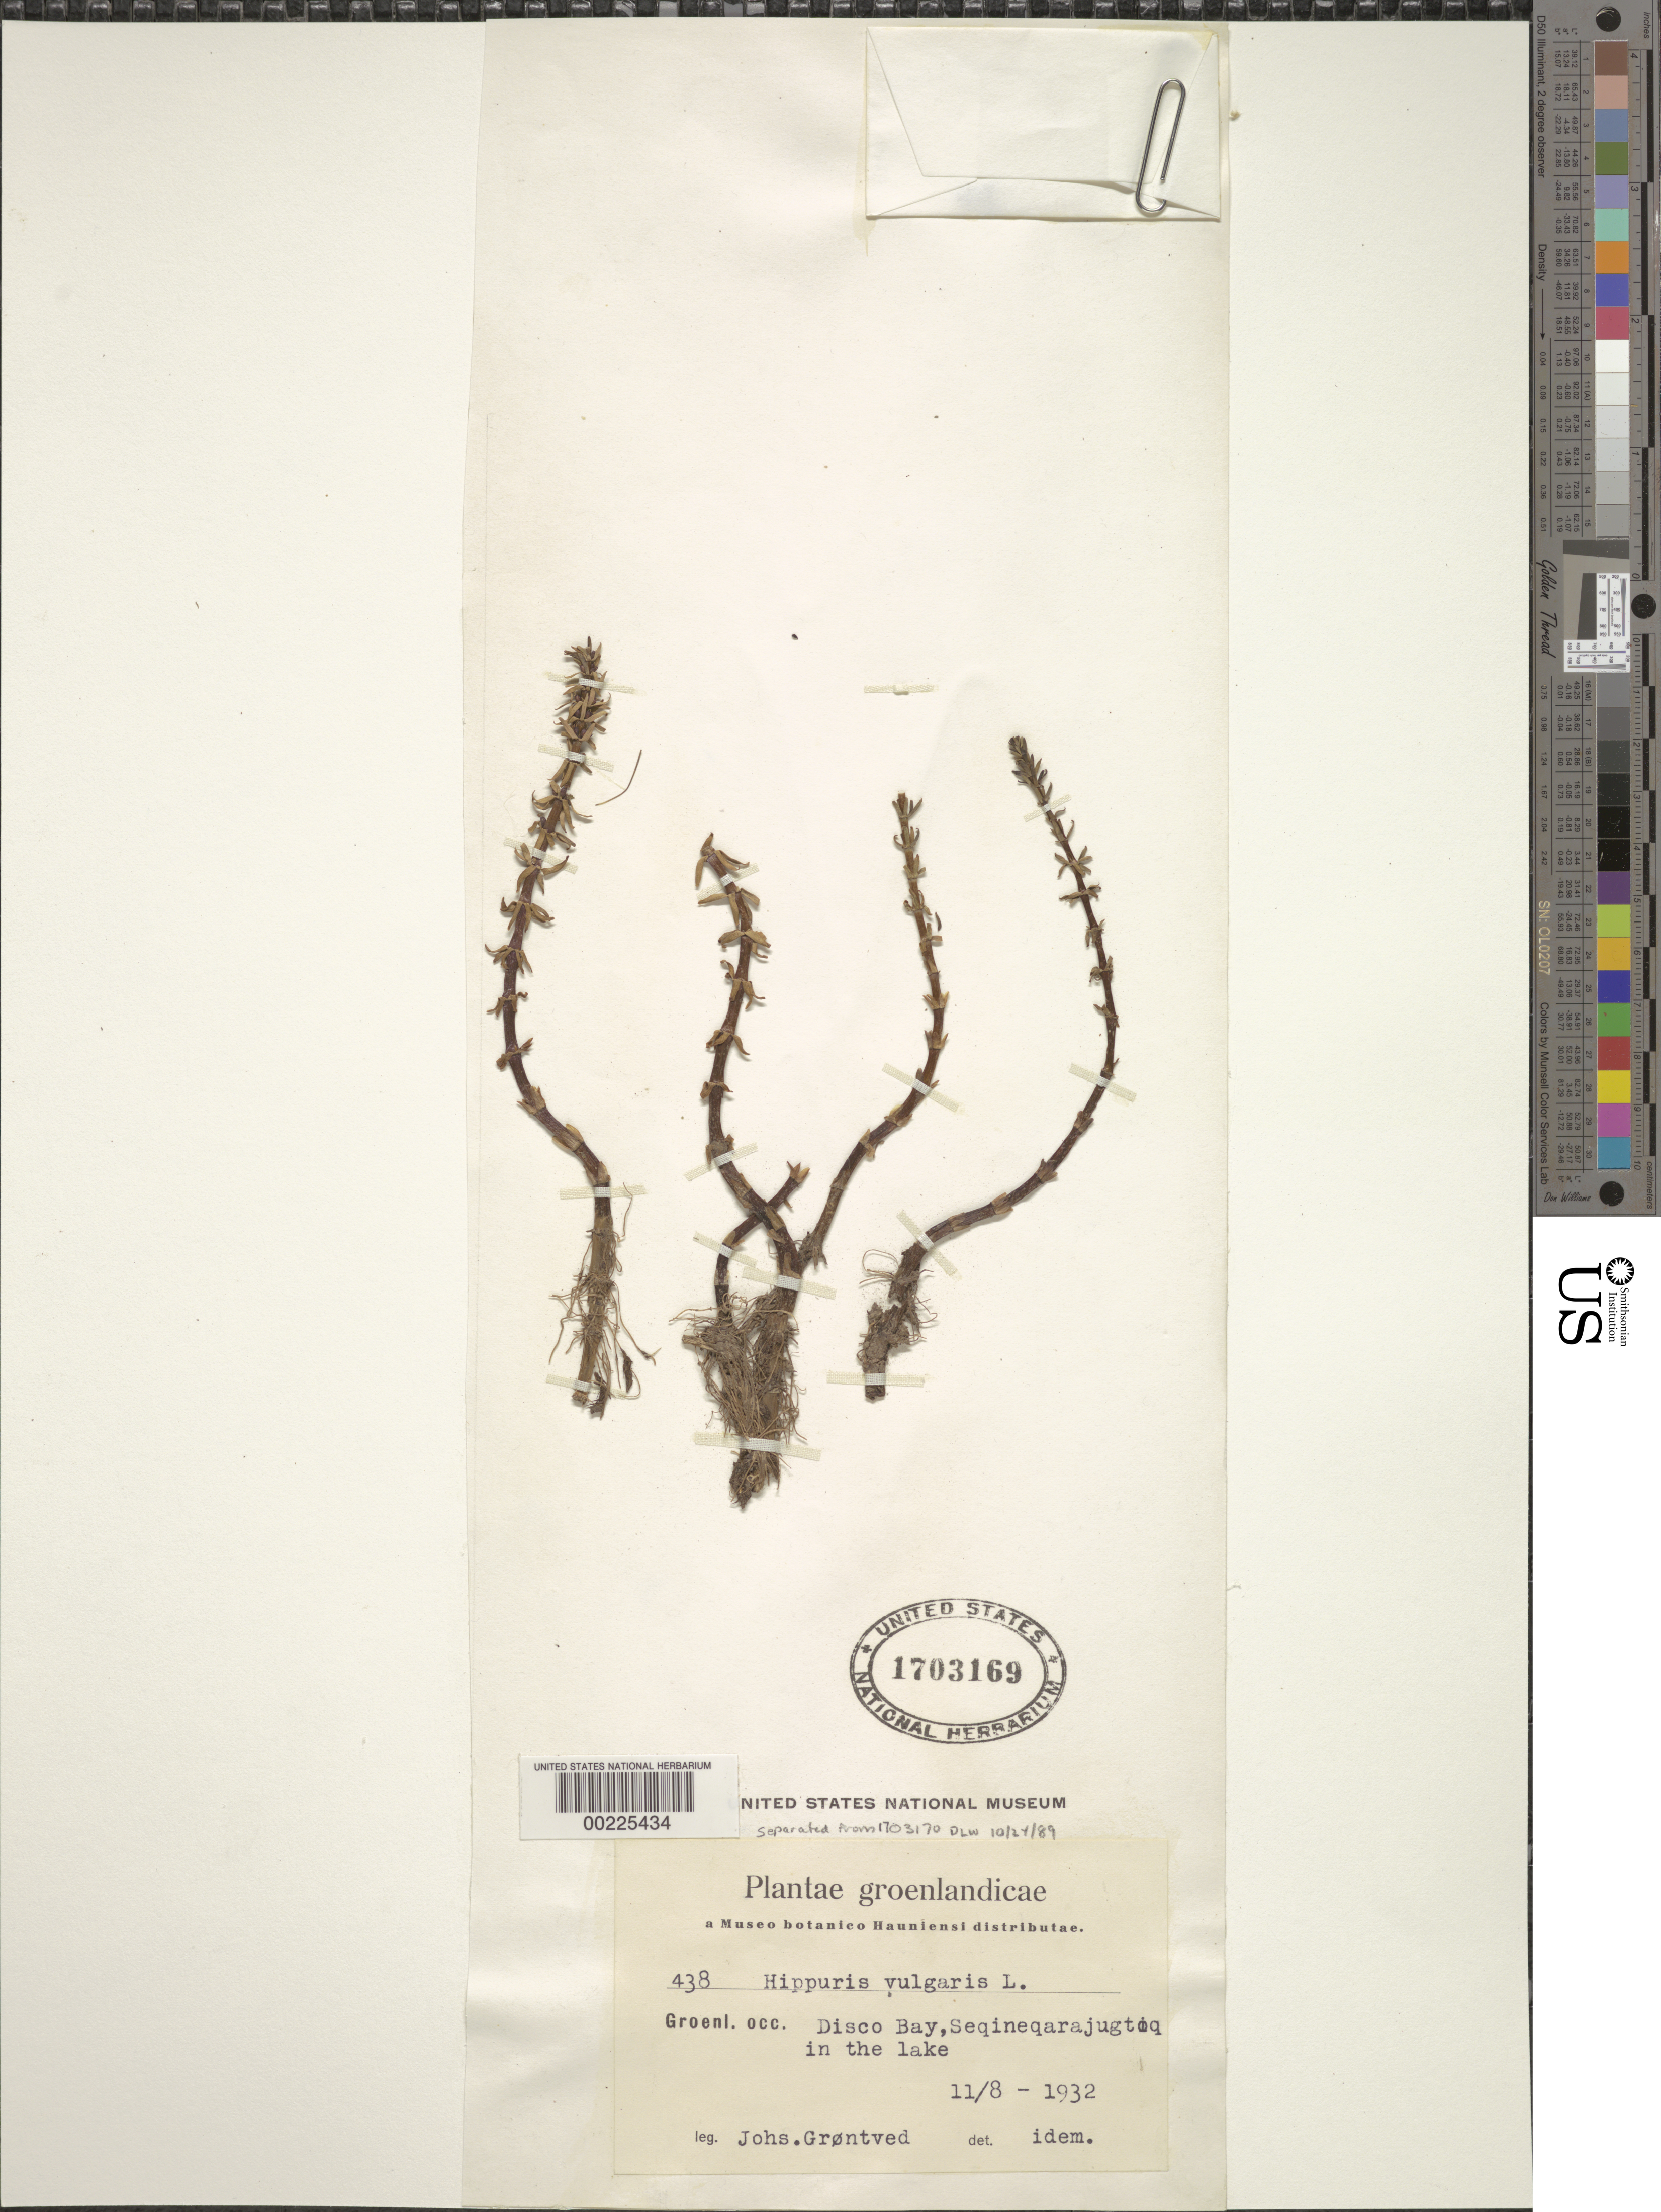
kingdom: Plantae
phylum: Tracheophyta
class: Magnoliopsida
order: Lamiales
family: Plantaginaceae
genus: Hippuris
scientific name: Hippuris vulgaris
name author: L.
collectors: J. Grontved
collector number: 438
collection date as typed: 11 Aug 1932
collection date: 1932-08-11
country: Greenland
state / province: Vestgrønland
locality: Disco bay, seqineqarajugtoq, greenland west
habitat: In the lake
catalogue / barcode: US 1703169